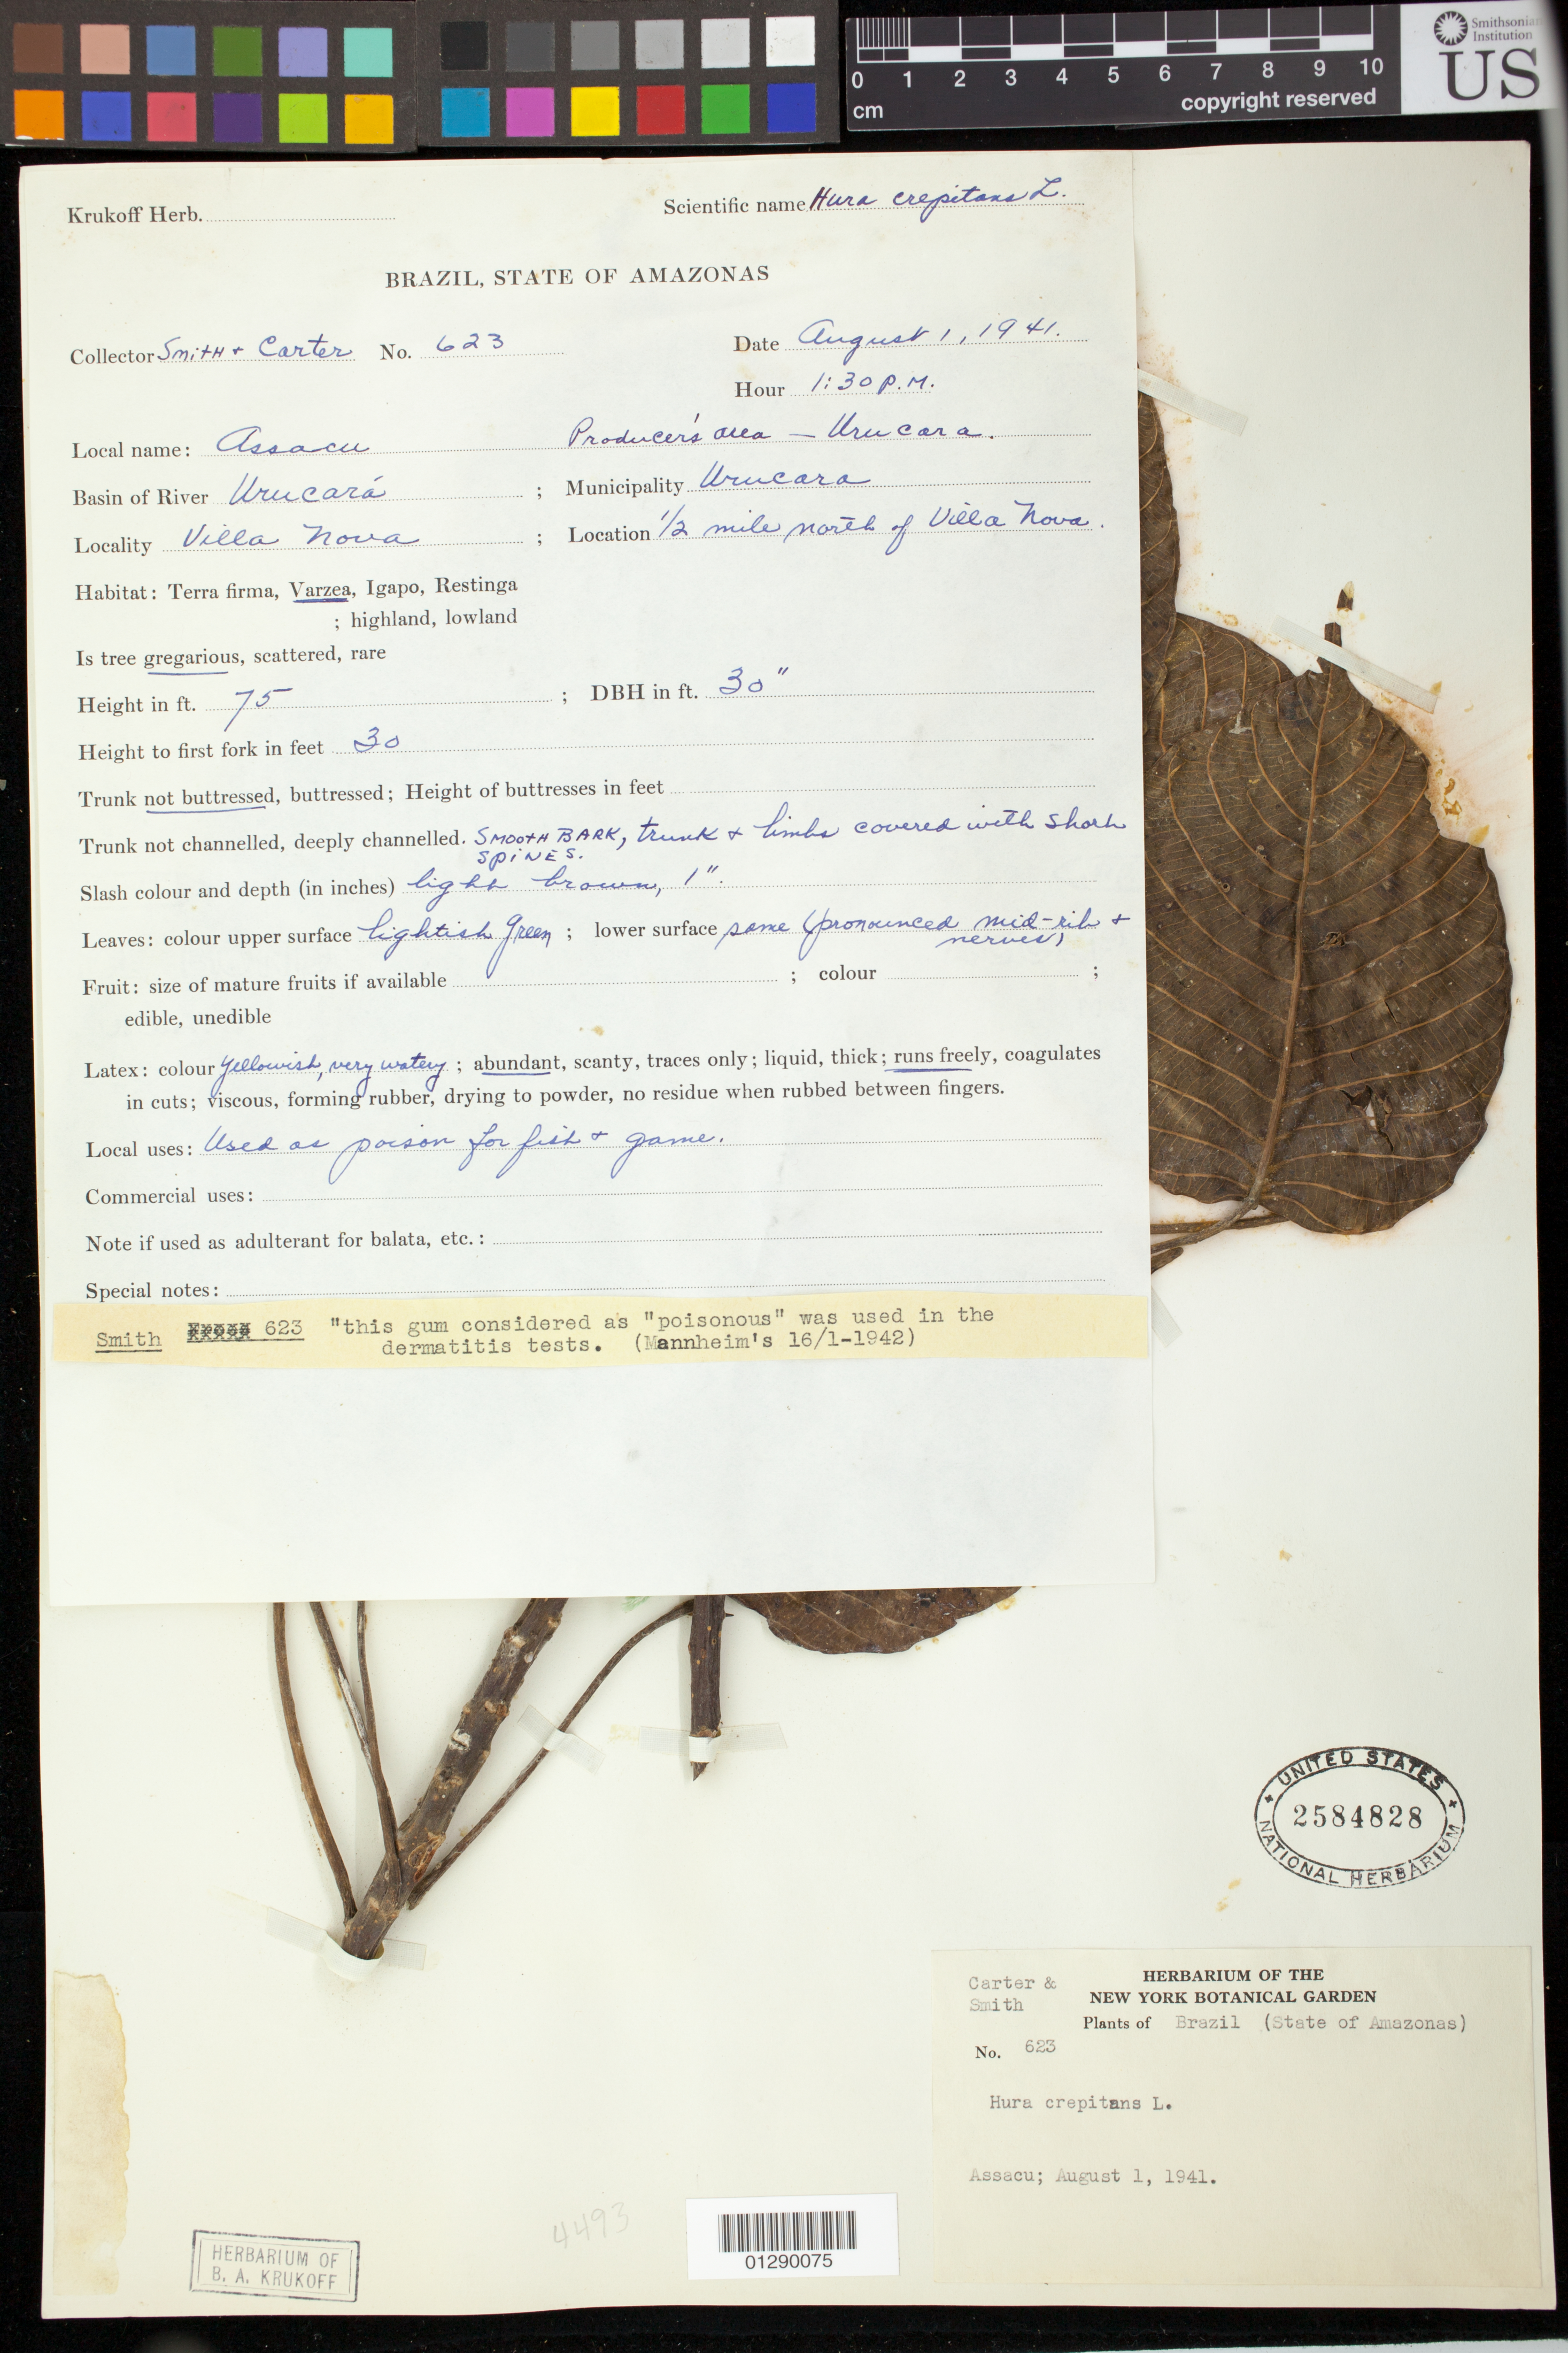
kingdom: Plantae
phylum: Tracheophyta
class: Magnoliopsida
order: Malpighiales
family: Euphorbiaceae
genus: Hura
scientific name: Hura crepitans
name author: L.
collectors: -. Carter & -- Smith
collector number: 623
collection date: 1941-08-01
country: Brazil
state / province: Amazonas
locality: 1/2 mile north of Villa Nova, Urucara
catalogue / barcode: US 2584828